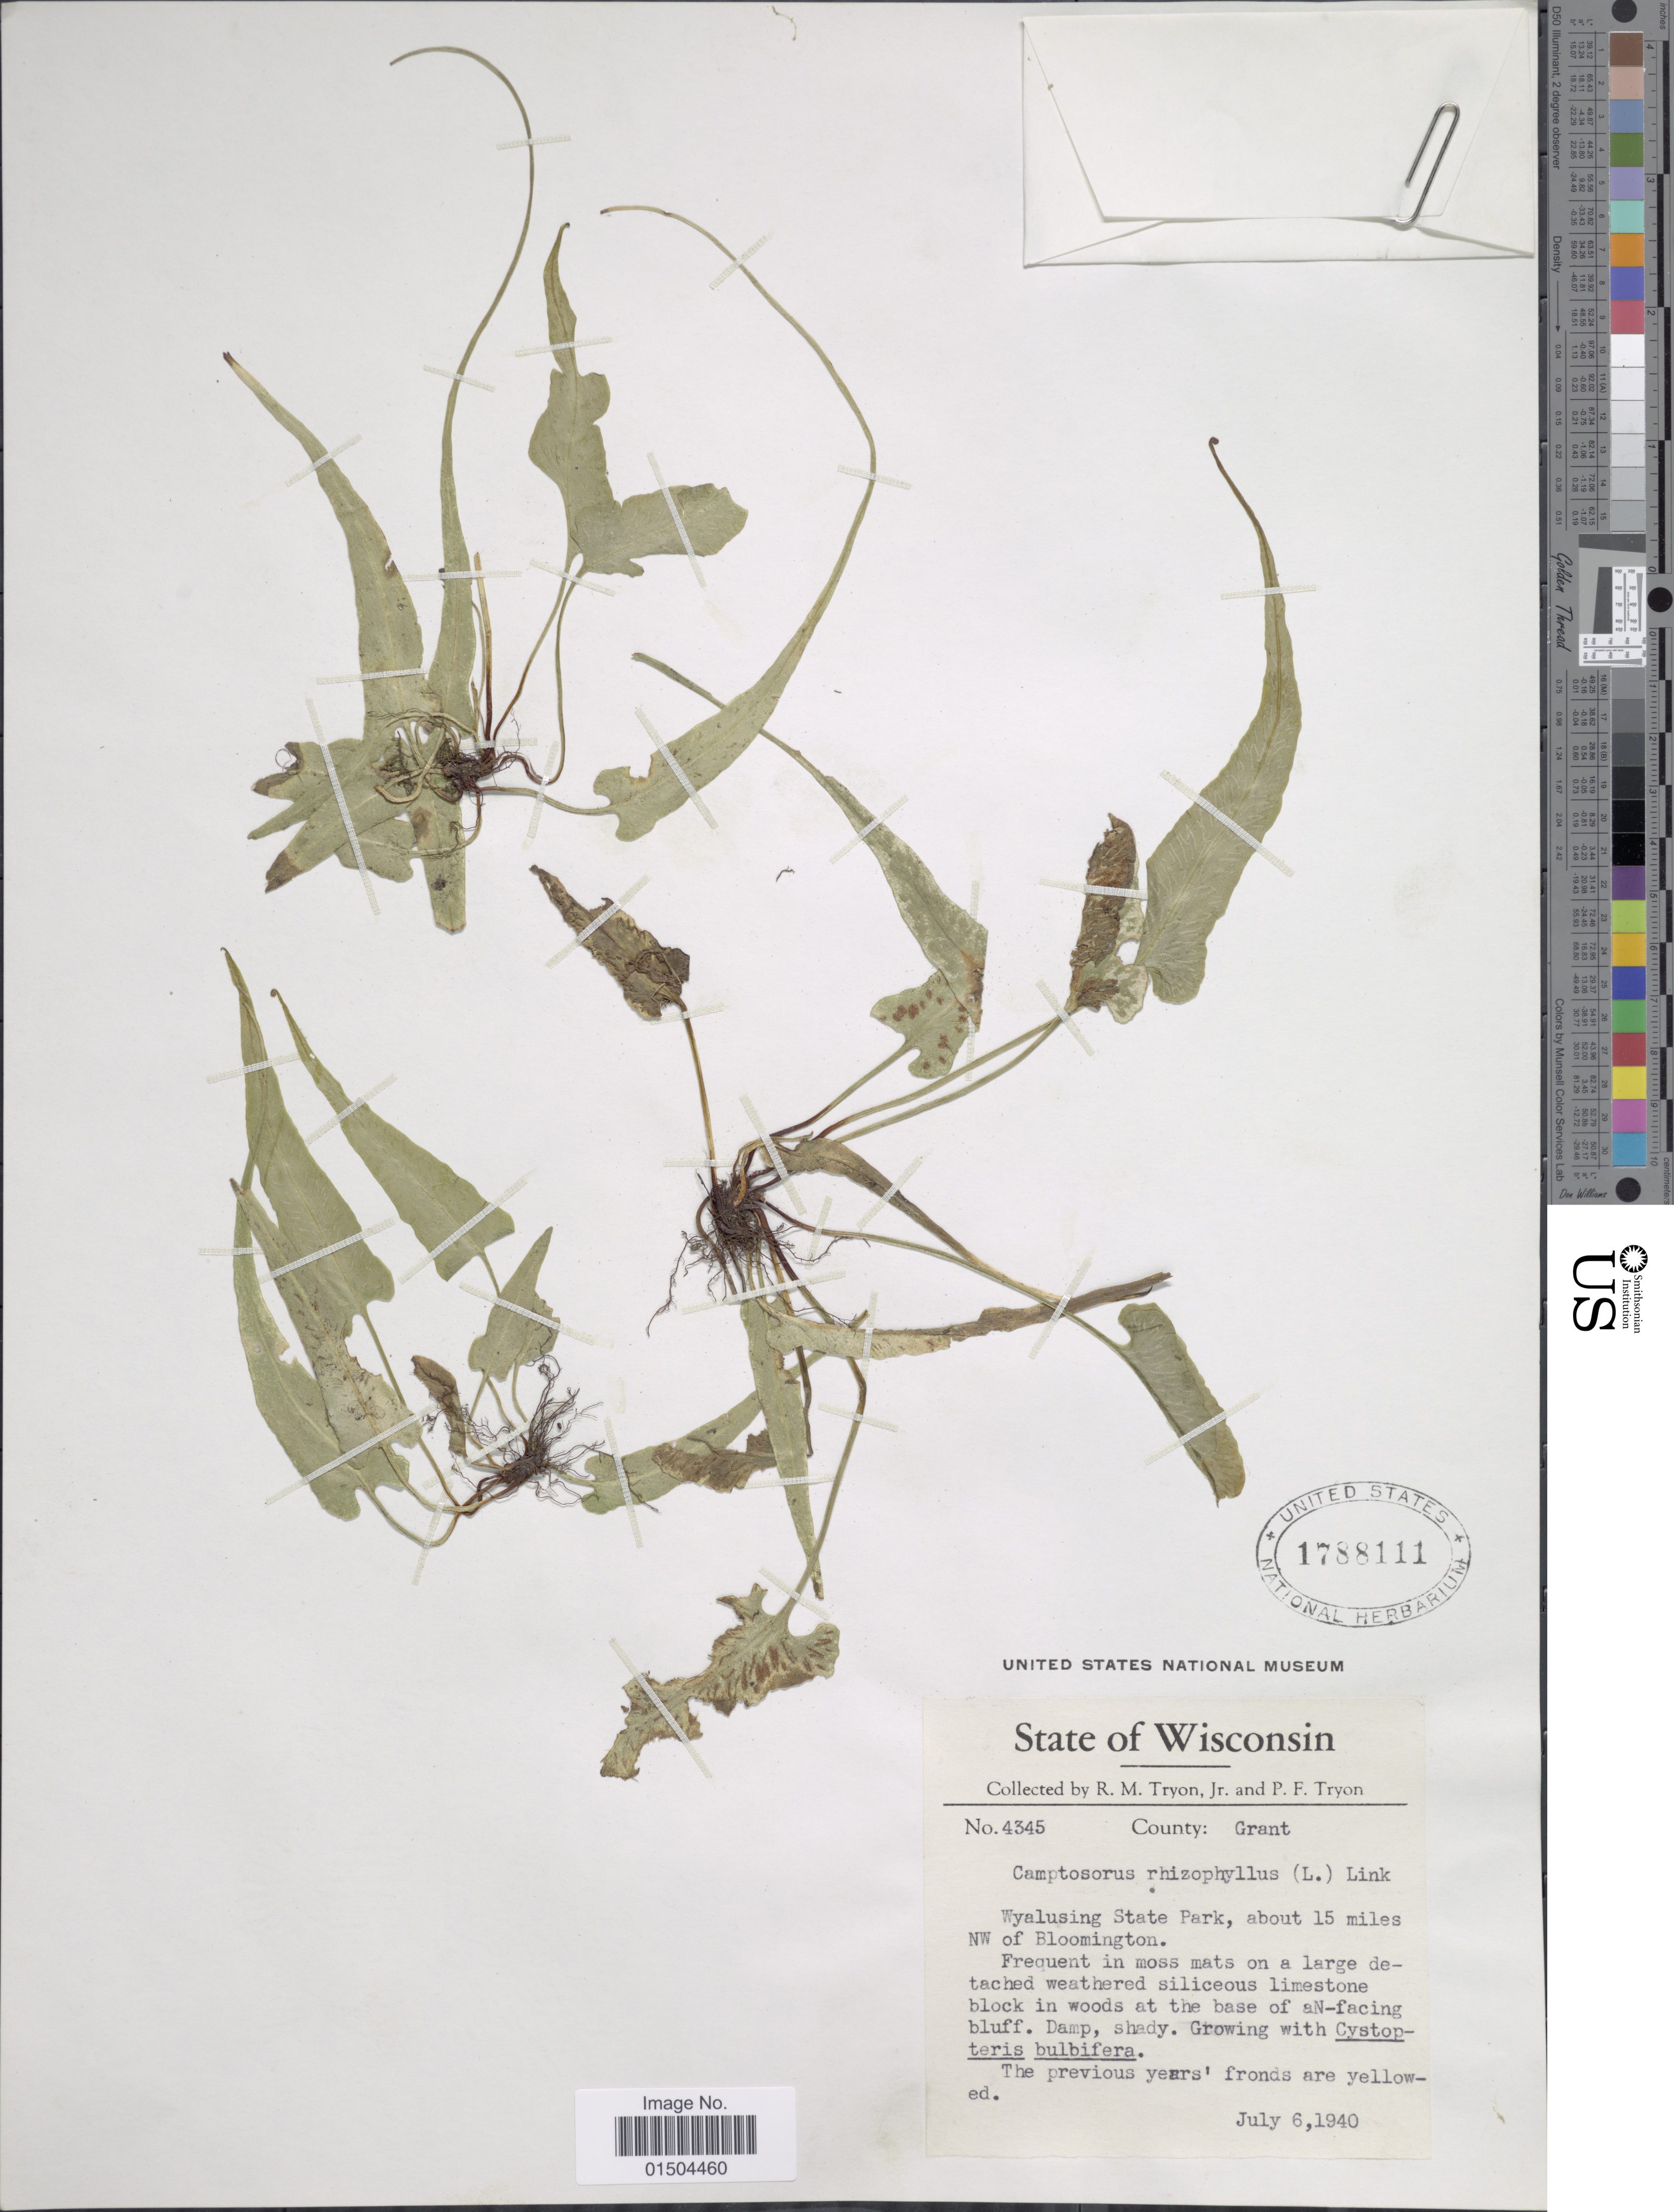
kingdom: Plantae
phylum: Tracheophyta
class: Polypodiopsida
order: Polypodiales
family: Aspleniaceae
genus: Asplenium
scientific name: Asplenium rhizophyllum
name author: L.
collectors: R. M. Tryon & P. Tryon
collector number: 4345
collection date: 1940-07-06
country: United States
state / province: Wisconsin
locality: Wyalusing State Park, about 15 miles NW of Bloomington.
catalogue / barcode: US 1788111